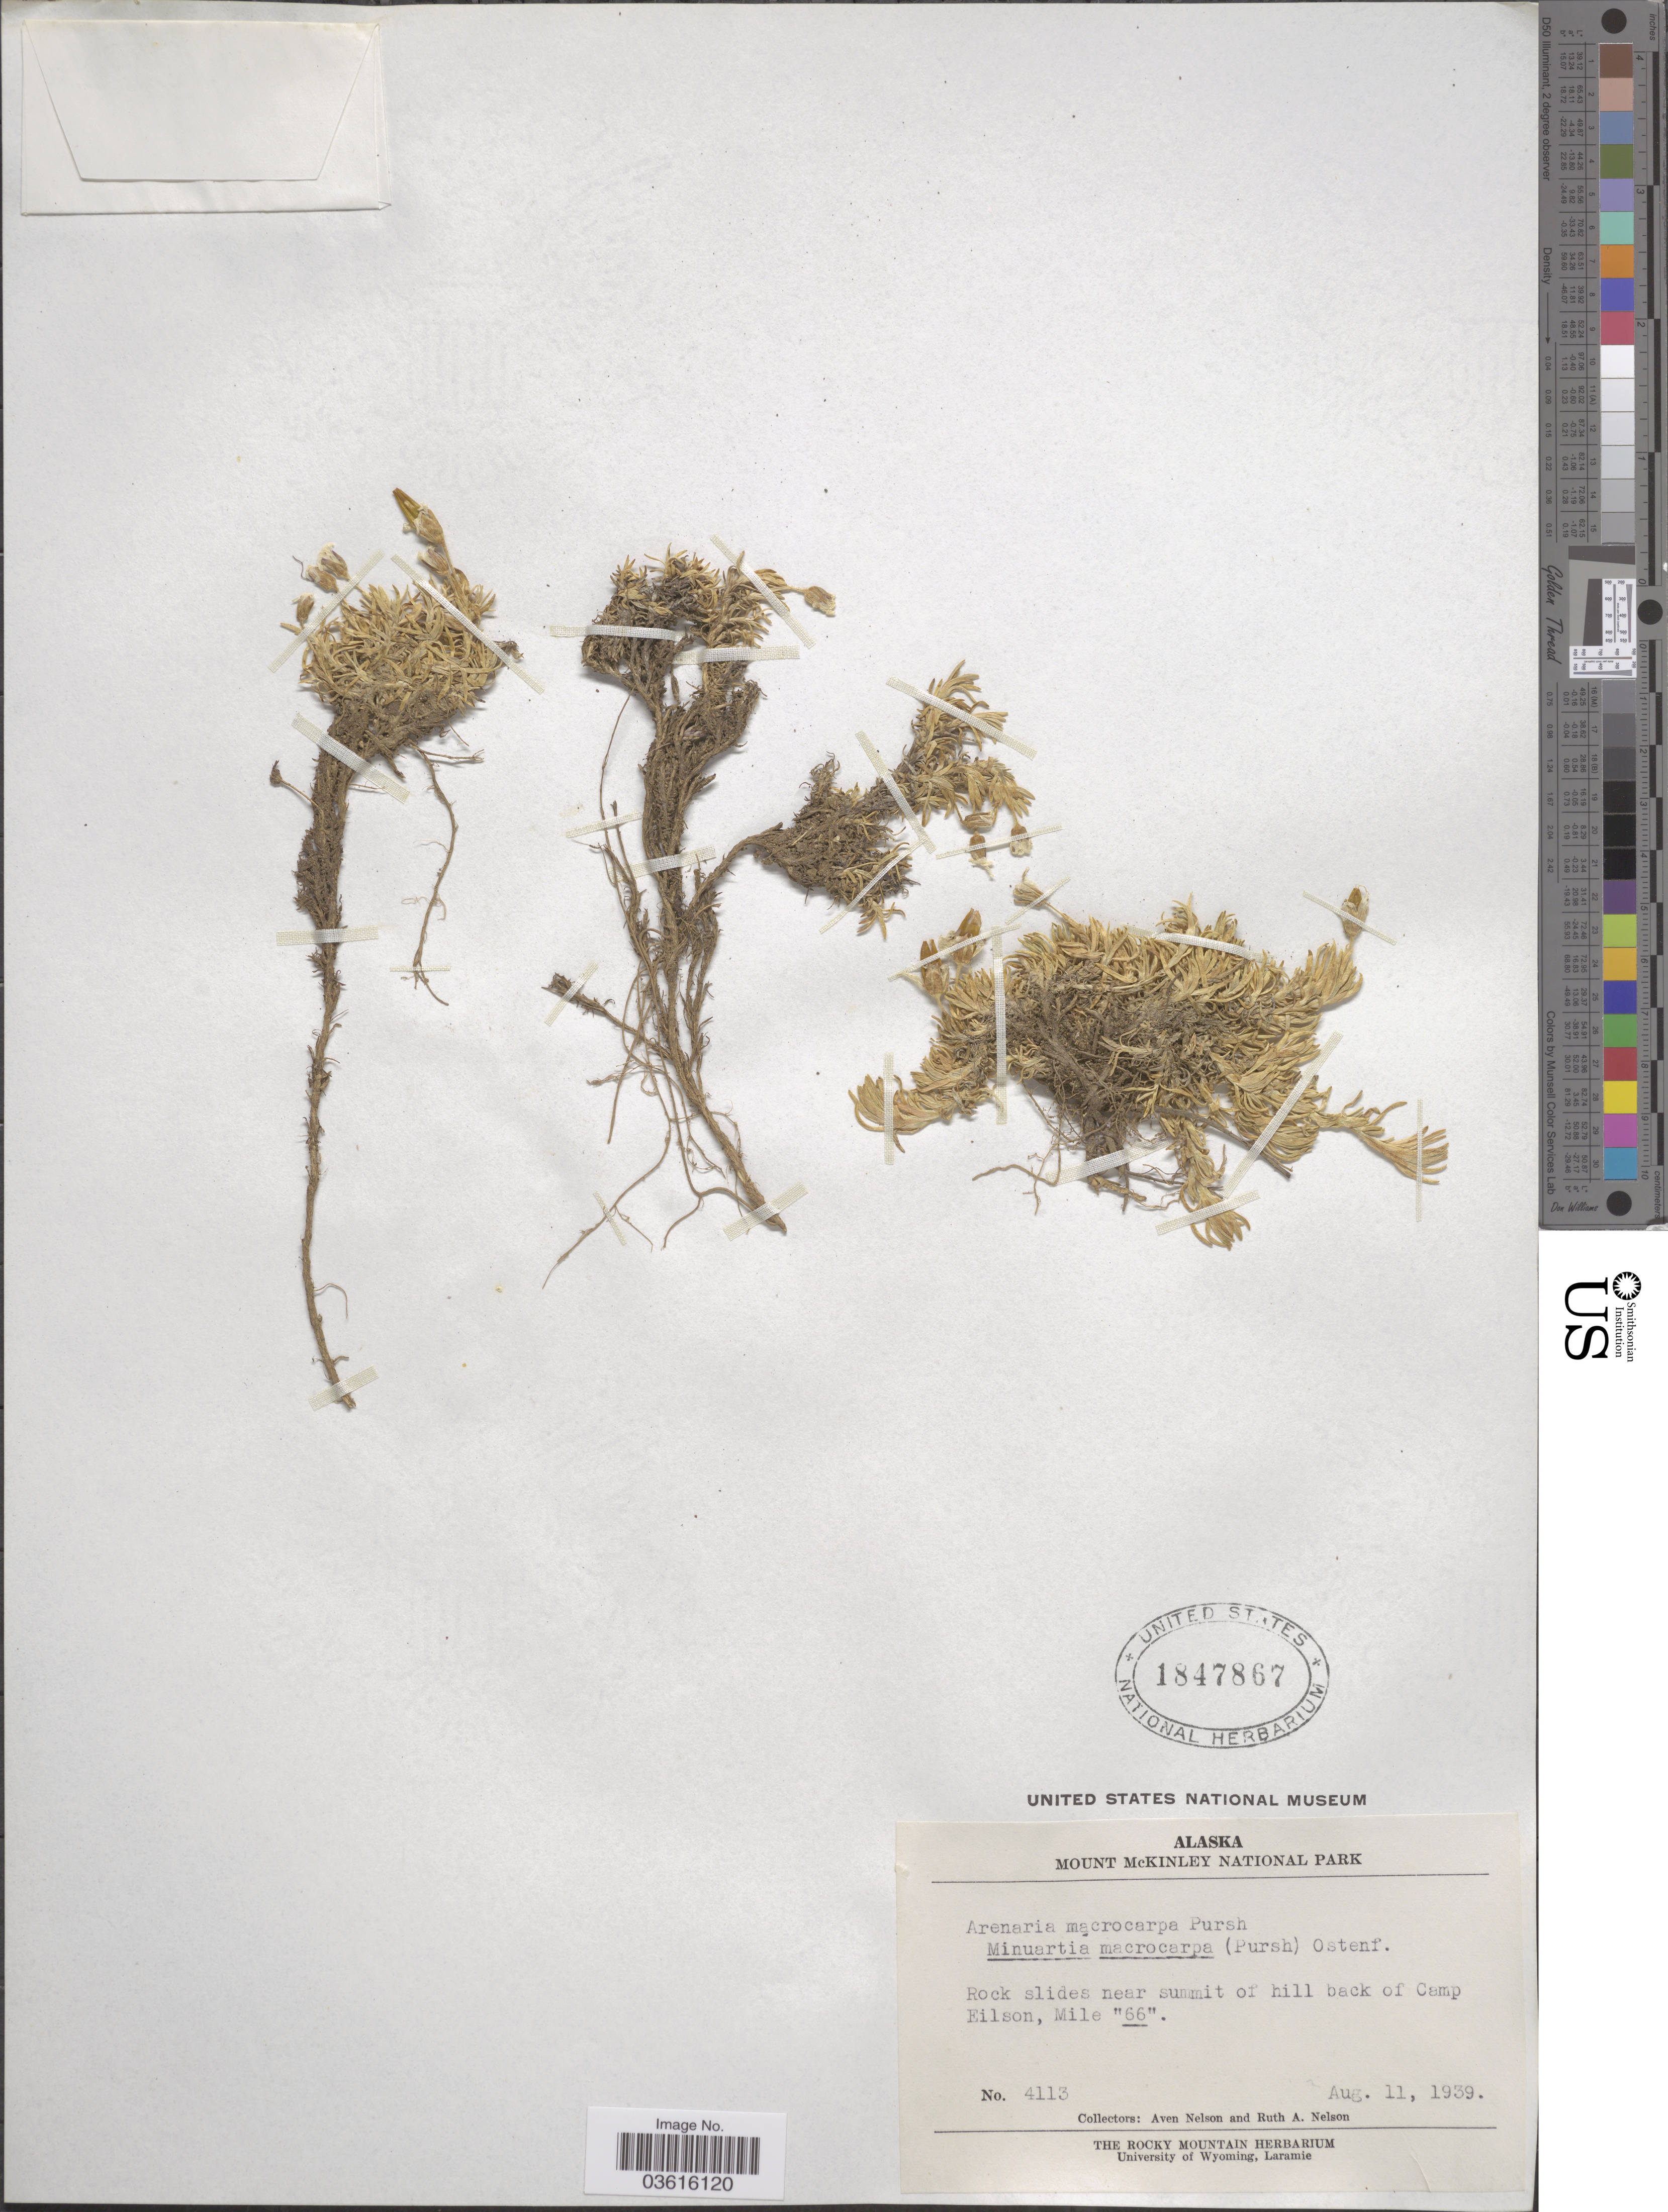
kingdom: Plantae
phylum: Tracheophyta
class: Magnoliopsida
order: Caryophyllales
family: Caryophyllaceae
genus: Pseudocherleria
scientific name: Pseudocherleria macrocarpa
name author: (Pursh) Dillenb. & Kadereit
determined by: U.S. National Herbarium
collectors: A. Nelson & R. A. Nelson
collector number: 4113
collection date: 1939-08-11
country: United States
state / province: Alaska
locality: Mount McKinley National Park. Rock slides near summit of hill back of Camp Eilson, Mile "66".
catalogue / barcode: US 1847867